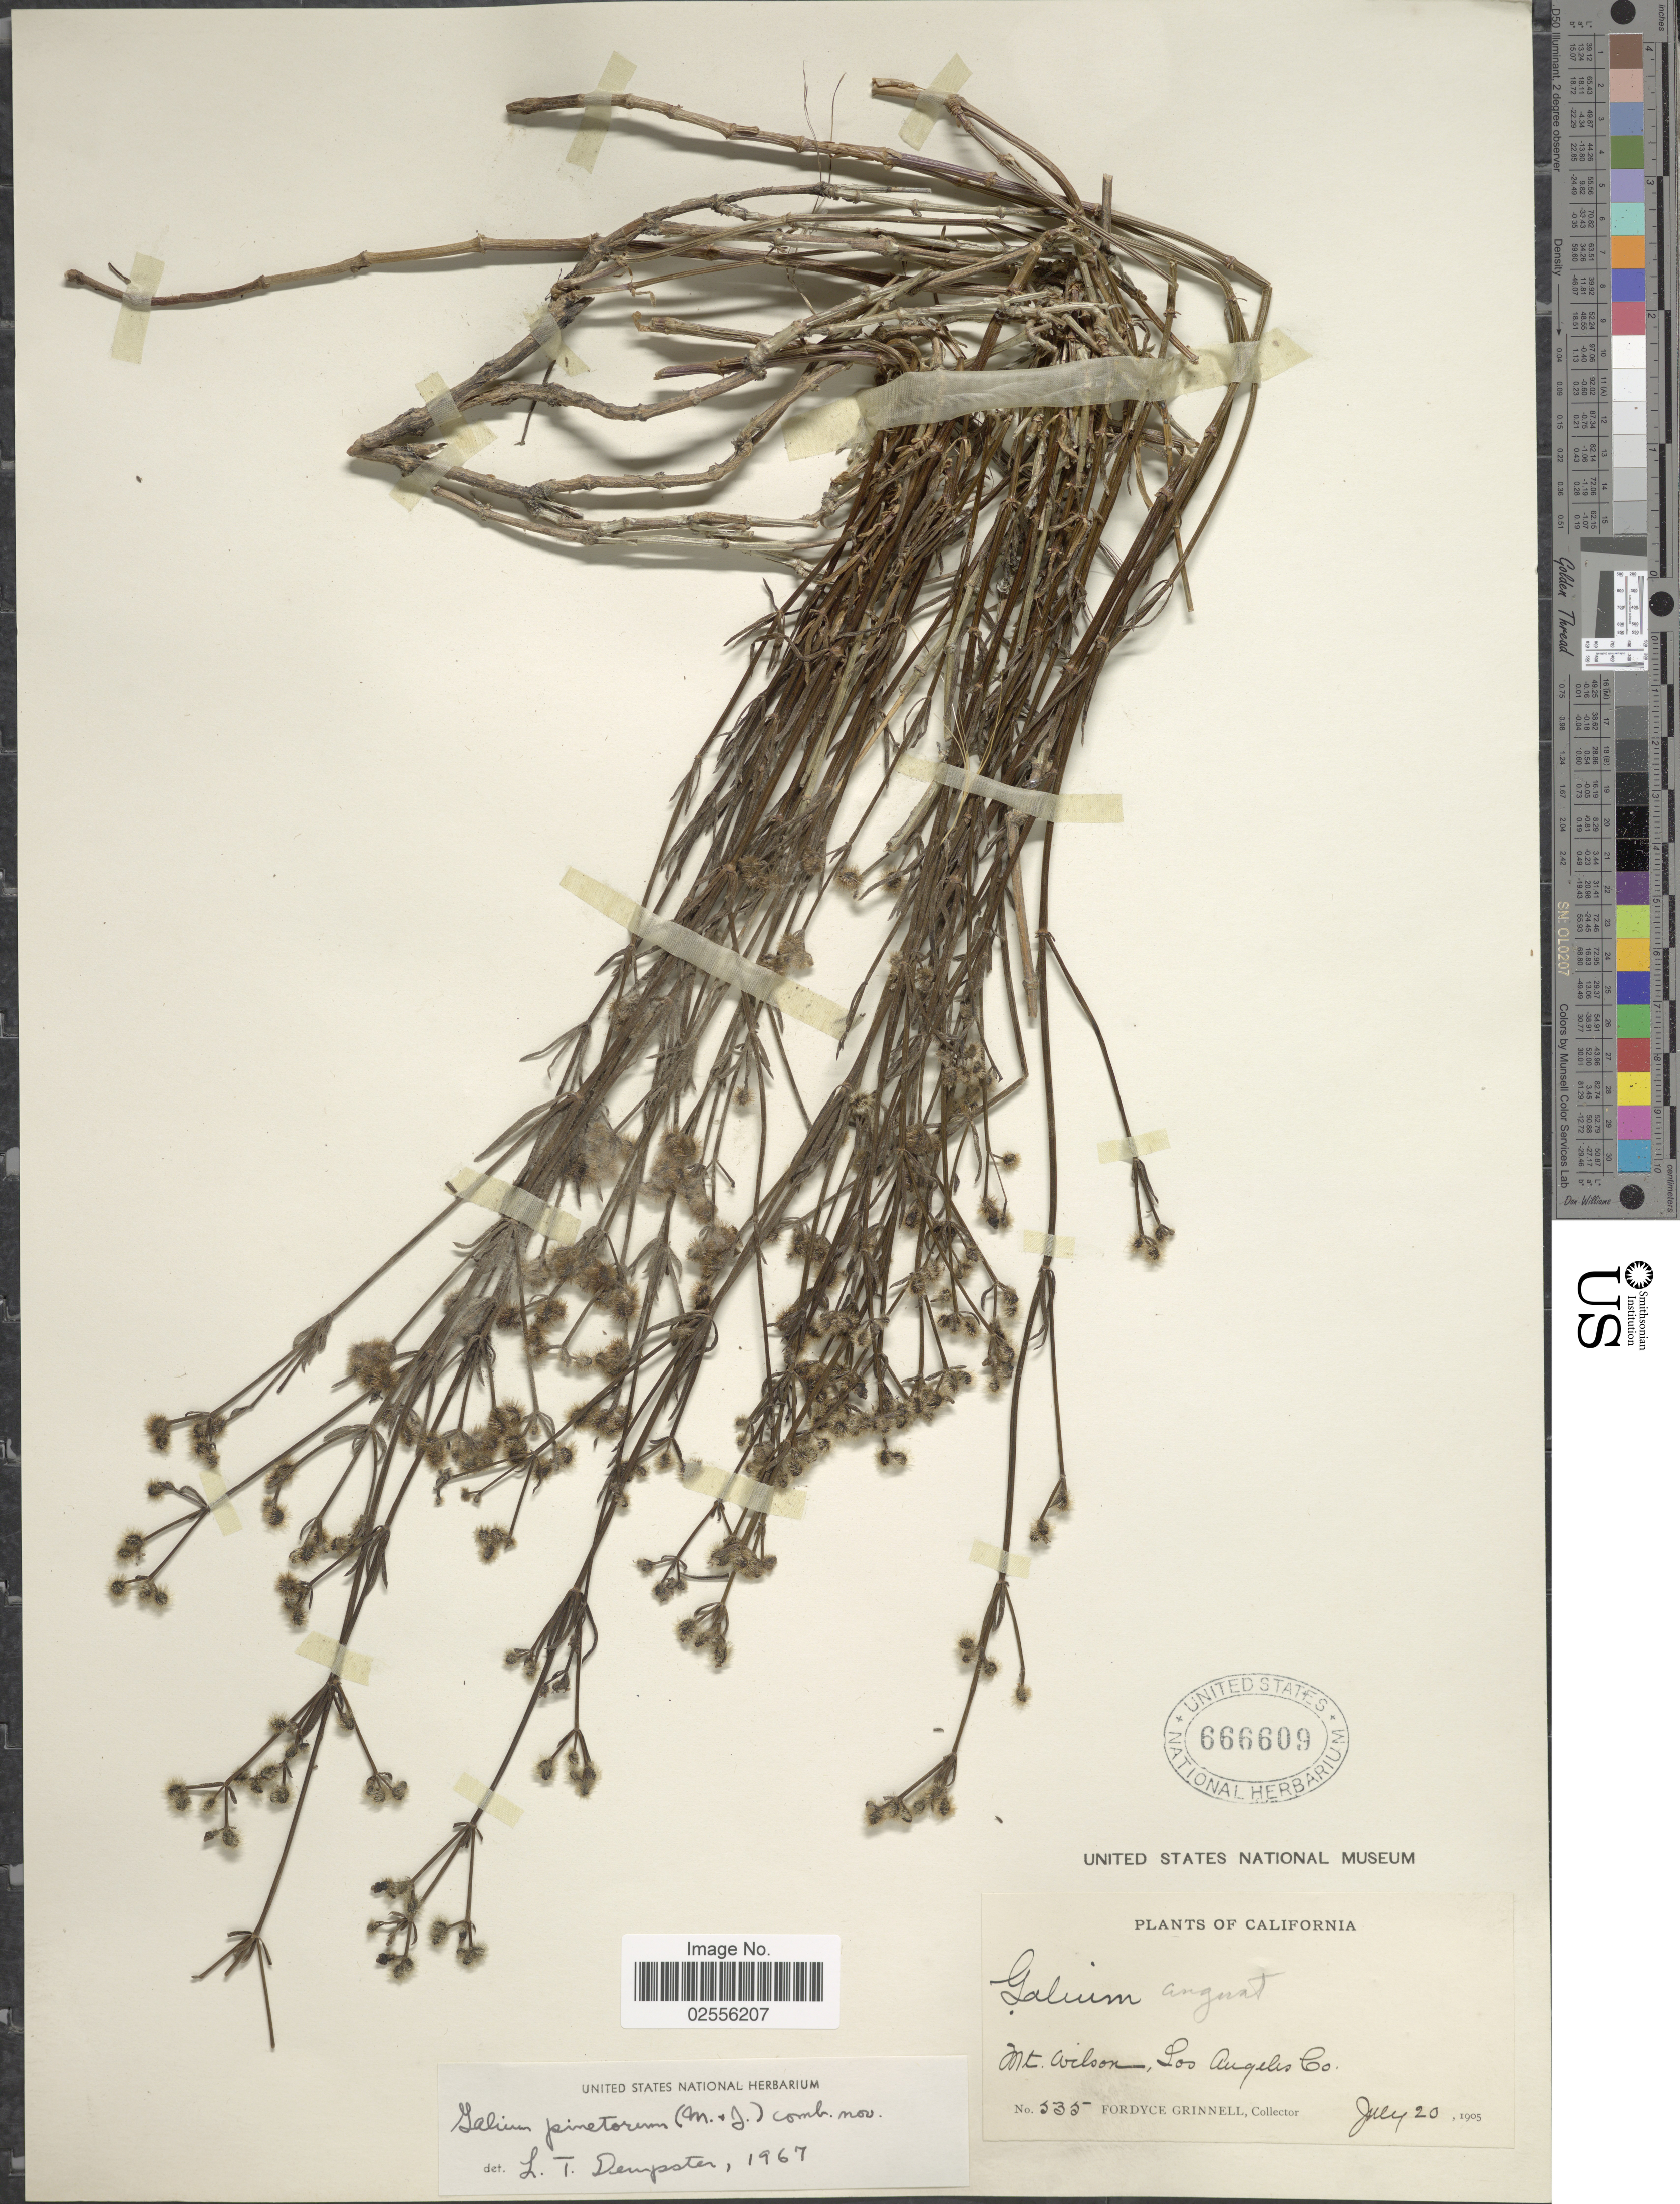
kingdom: Plantae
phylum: Tracheophyta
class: Magnoliopsida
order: Gentianales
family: Rubiaceae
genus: Galium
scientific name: Galium angustifolium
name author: Nutt.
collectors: F. Grinnell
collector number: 535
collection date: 1905-07-20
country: United States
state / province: California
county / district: Los Angeles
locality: Mt. Wilson, Los Angeles Co.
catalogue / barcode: US 666609